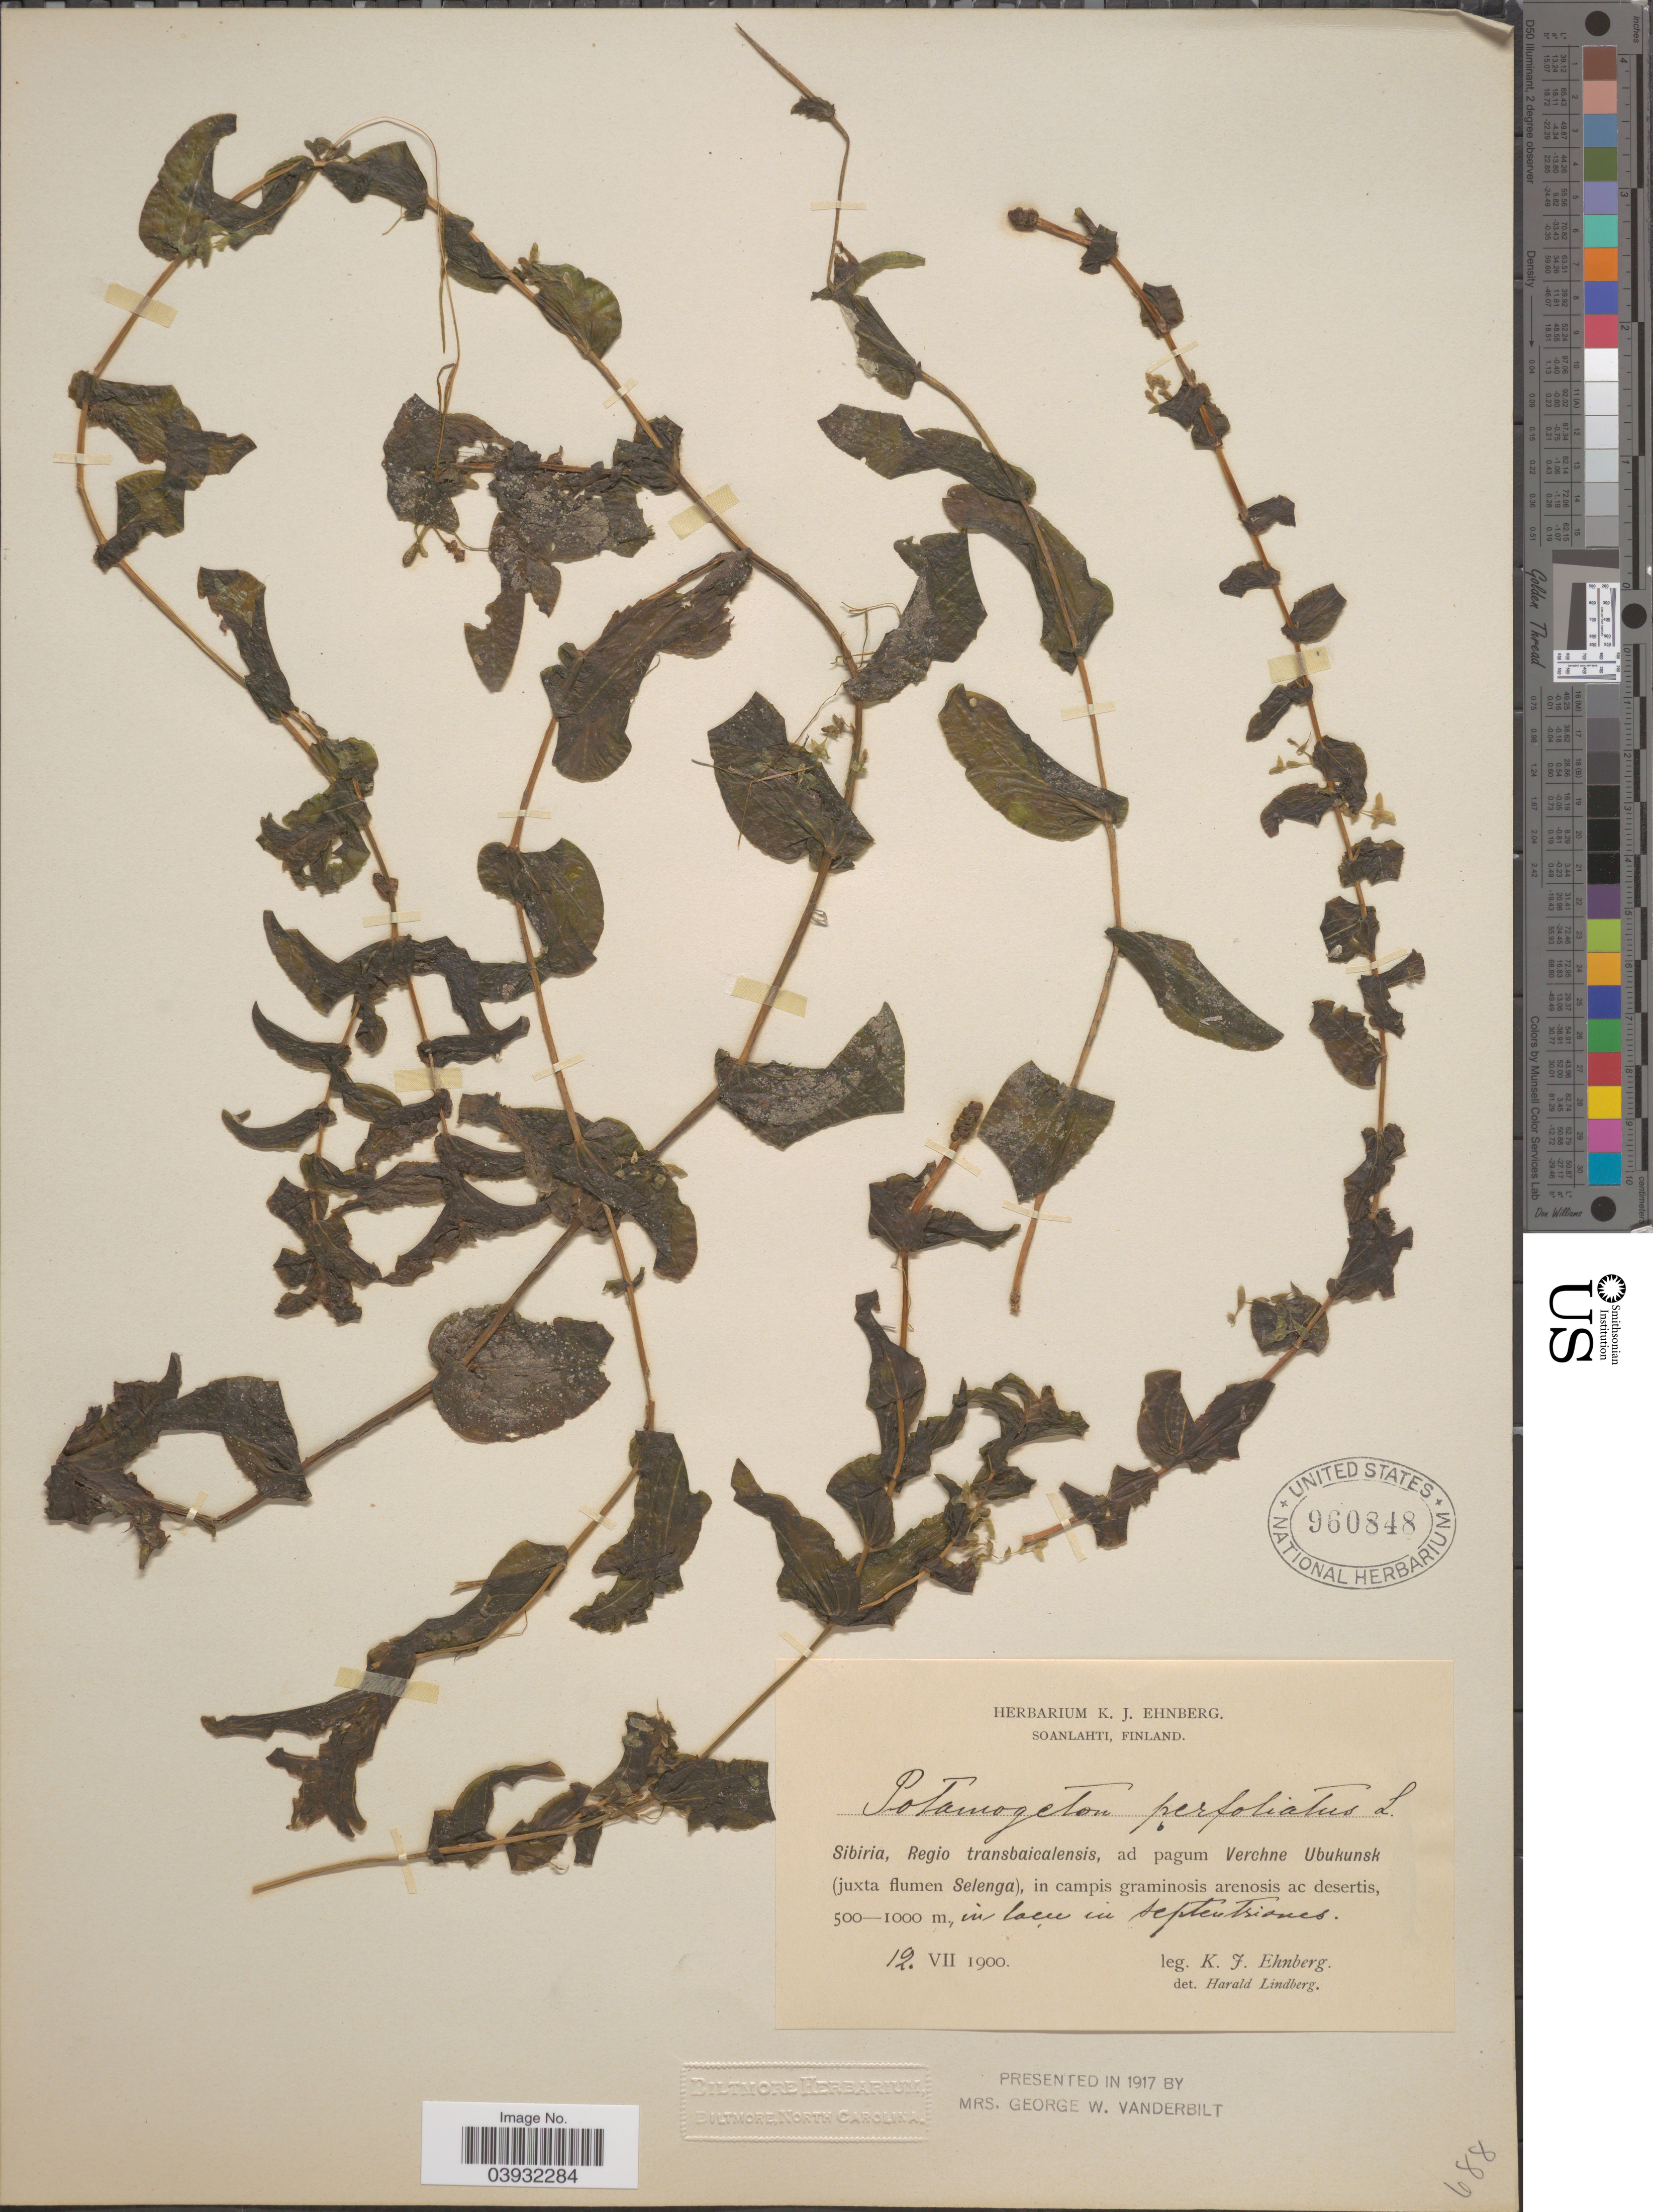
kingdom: Plantae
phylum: Tracheophyta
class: Liliopsida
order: Alismatales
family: Potamogetonaceae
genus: Potamogeton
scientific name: Potamogeton perfoliatus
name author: L.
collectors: K. Ehnberg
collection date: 1900-07-12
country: Russian Federation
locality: Sibiria, Regio transbaicalensis, ad pagum Verchne Ubukunsk (juxta flumen Selenga), in campis graminosis arenosis ac desertis, in lacu in septentriones.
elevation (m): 500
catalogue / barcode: US 960848